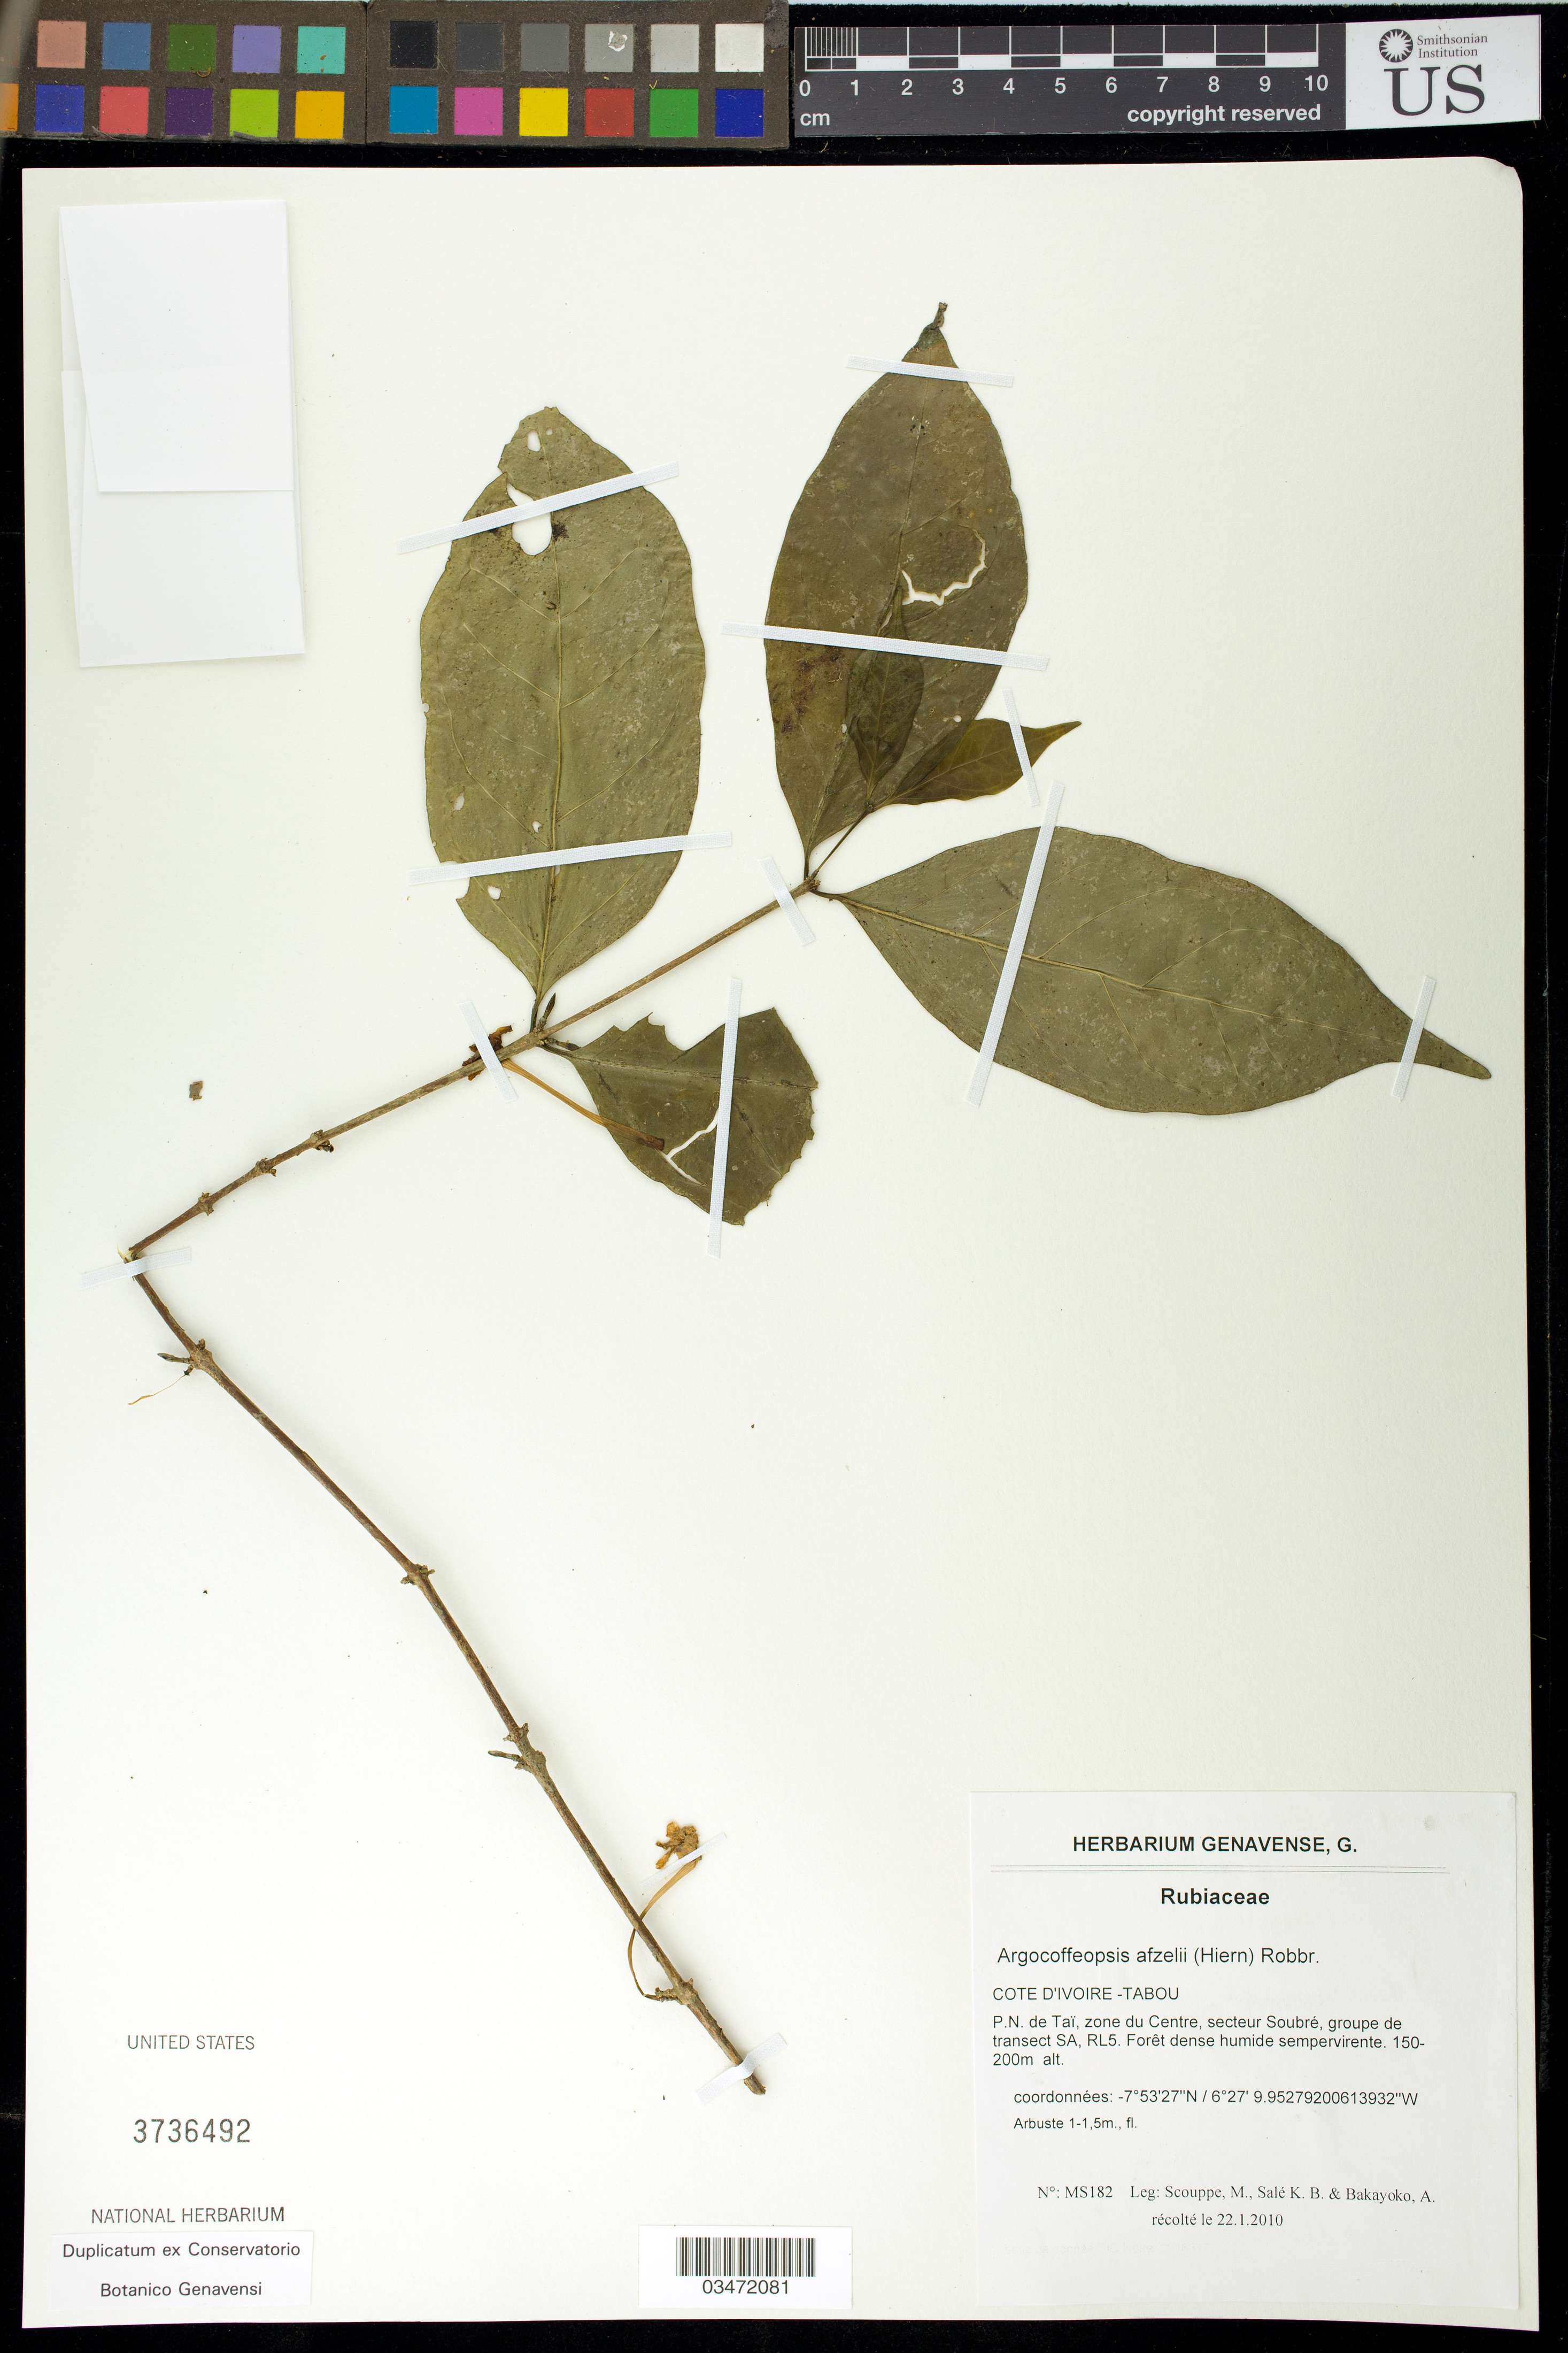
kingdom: Plantae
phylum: Tracheophyta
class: Magnoliopsida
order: Gentianales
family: Rubiaceae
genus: Argocoffeopsis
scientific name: Argocoffeopsis afzelii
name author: (Hiern) Robbr.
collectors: M. Scouppe, K. Sale & A. Bakayoko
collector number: MS182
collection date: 2010-01-22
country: Ivory Coast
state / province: Bas-Sassandra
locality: Tabou. P.N. de Taï, zone du Centre, secteur Soubré, groupe de transect SA, RL5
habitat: Forêt dense humide sempervirente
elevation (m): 150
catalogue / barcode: US 3736492